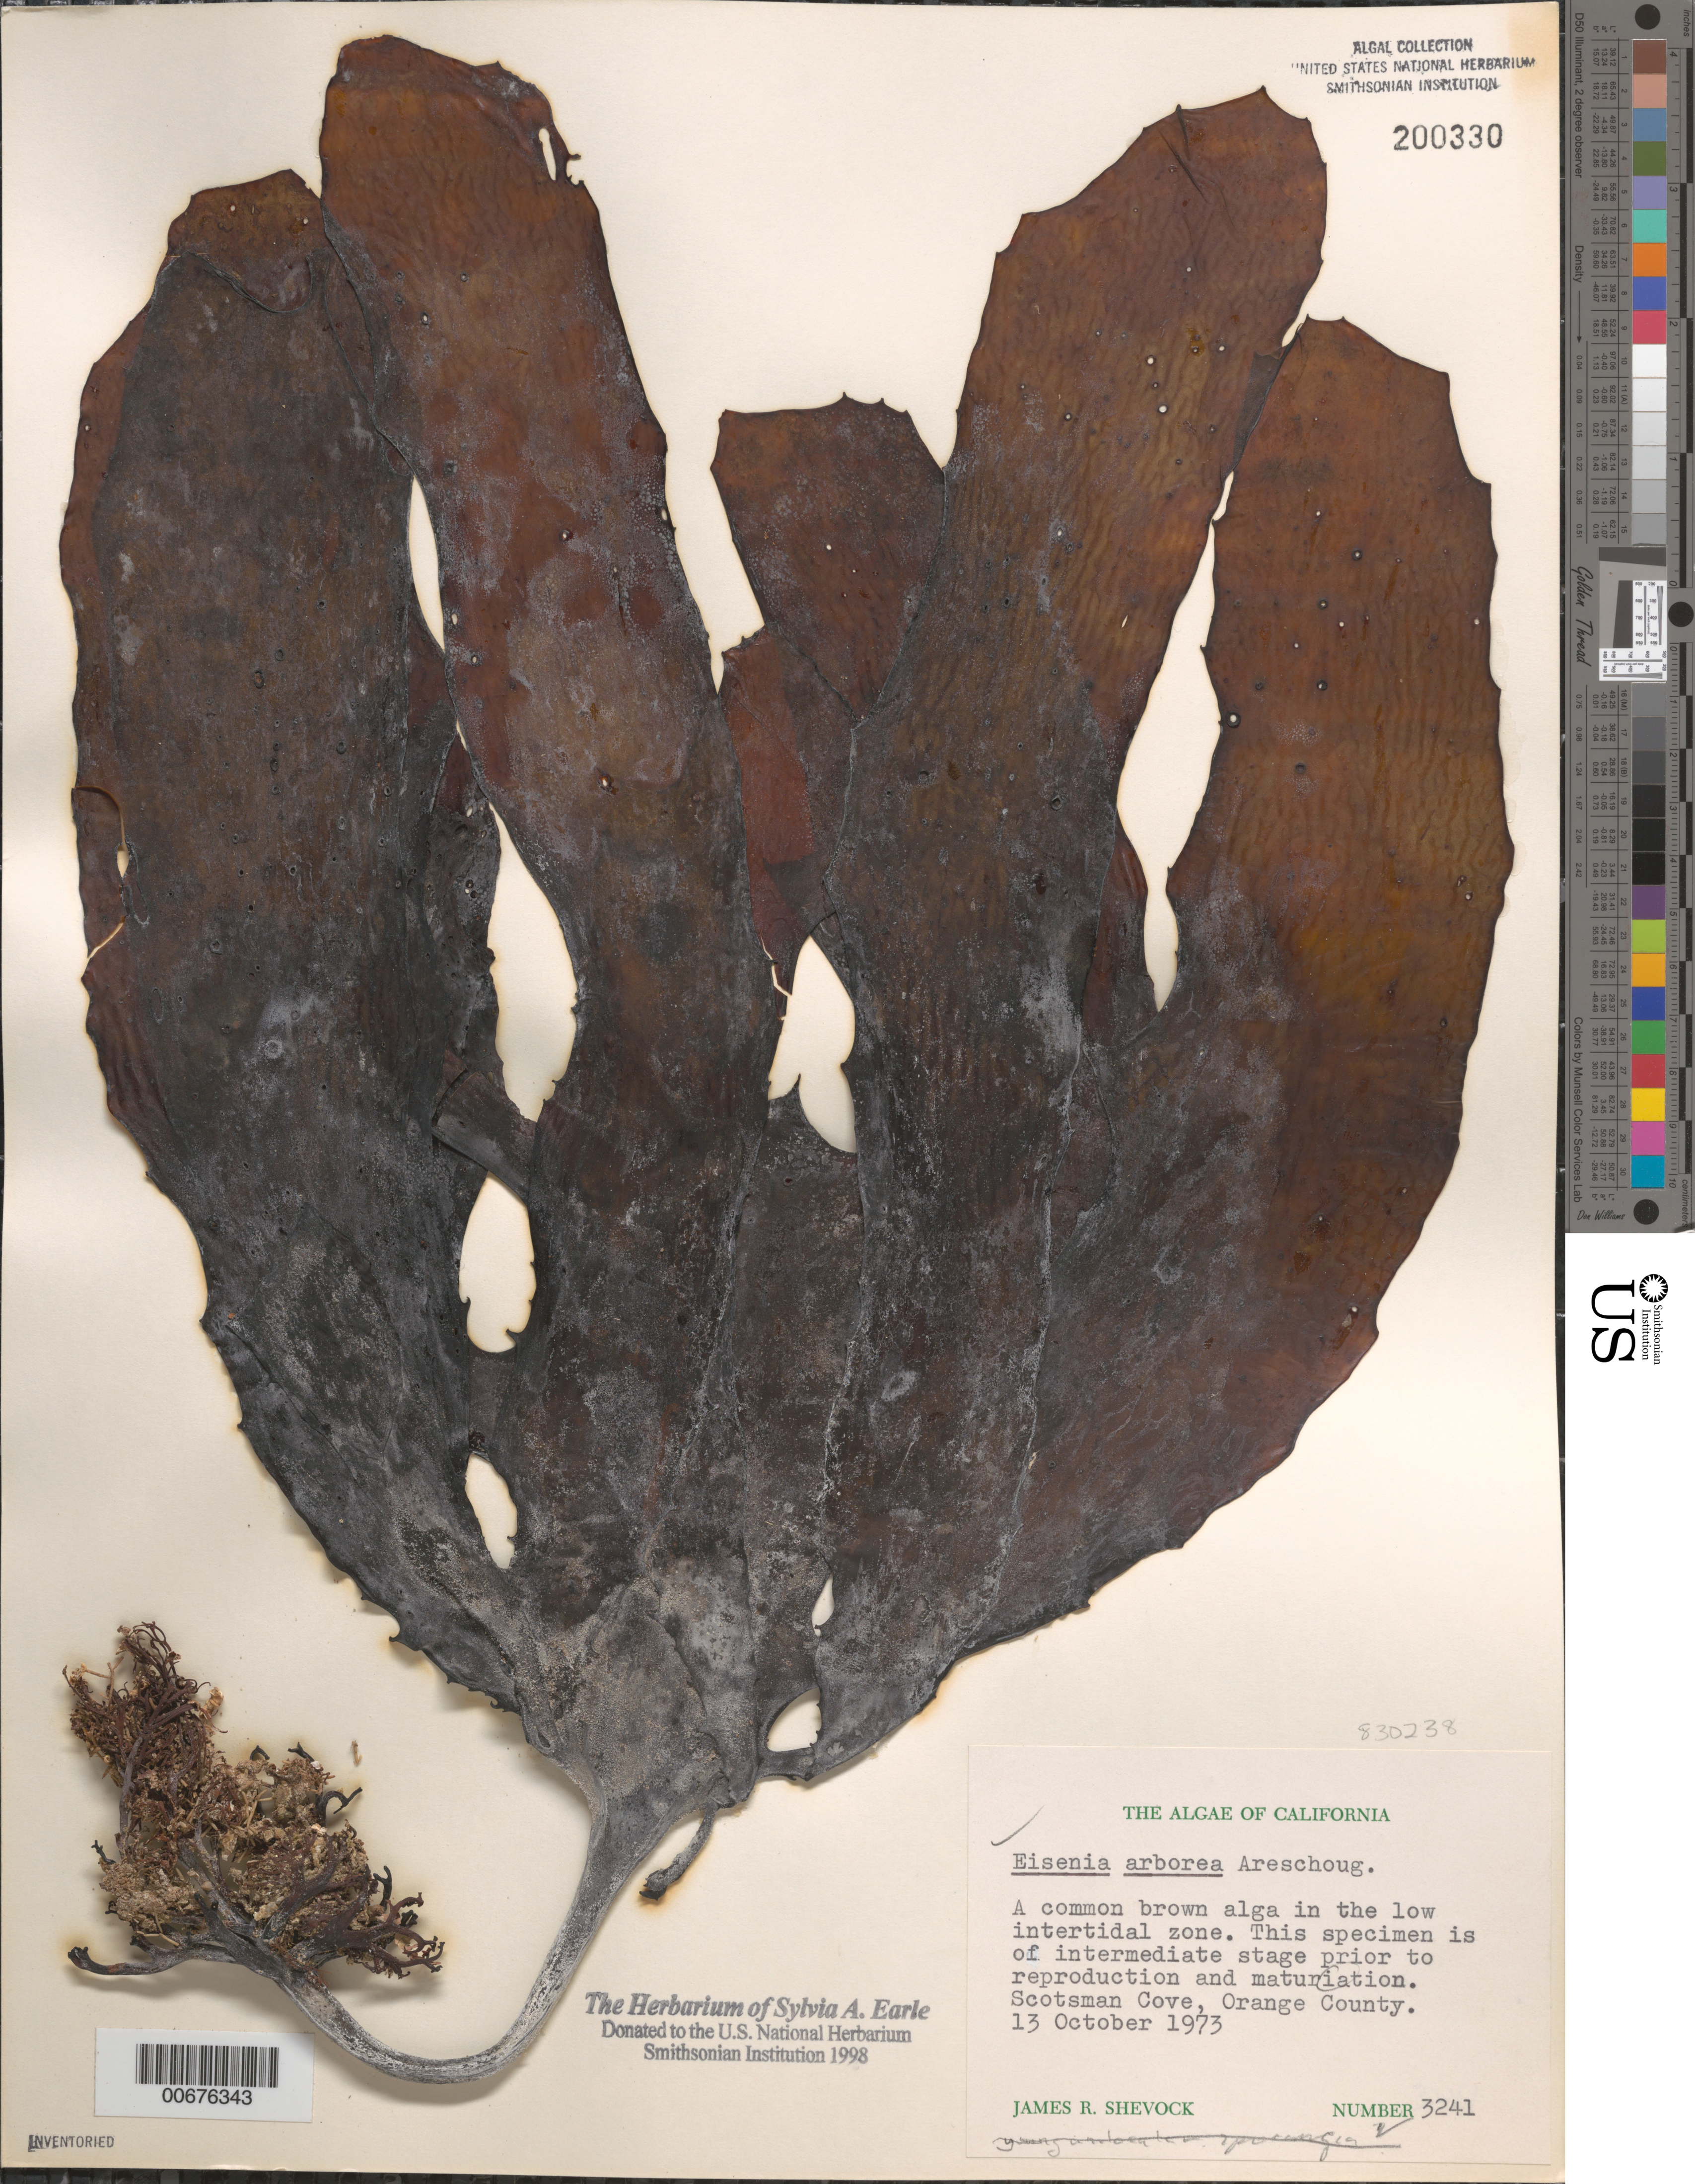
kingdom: Chromista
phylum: Ochrophyta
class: Phaeophyceae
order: Laminariales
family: Lessoniaceae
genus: Eisenia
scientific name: Eisenia arborea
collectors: J. R. Shevock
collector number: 3241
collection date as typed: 13 Oct 1973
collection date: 1973-10-13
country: United States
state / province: California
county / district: Orange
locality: Scotsman Cove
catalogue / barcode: US 200330